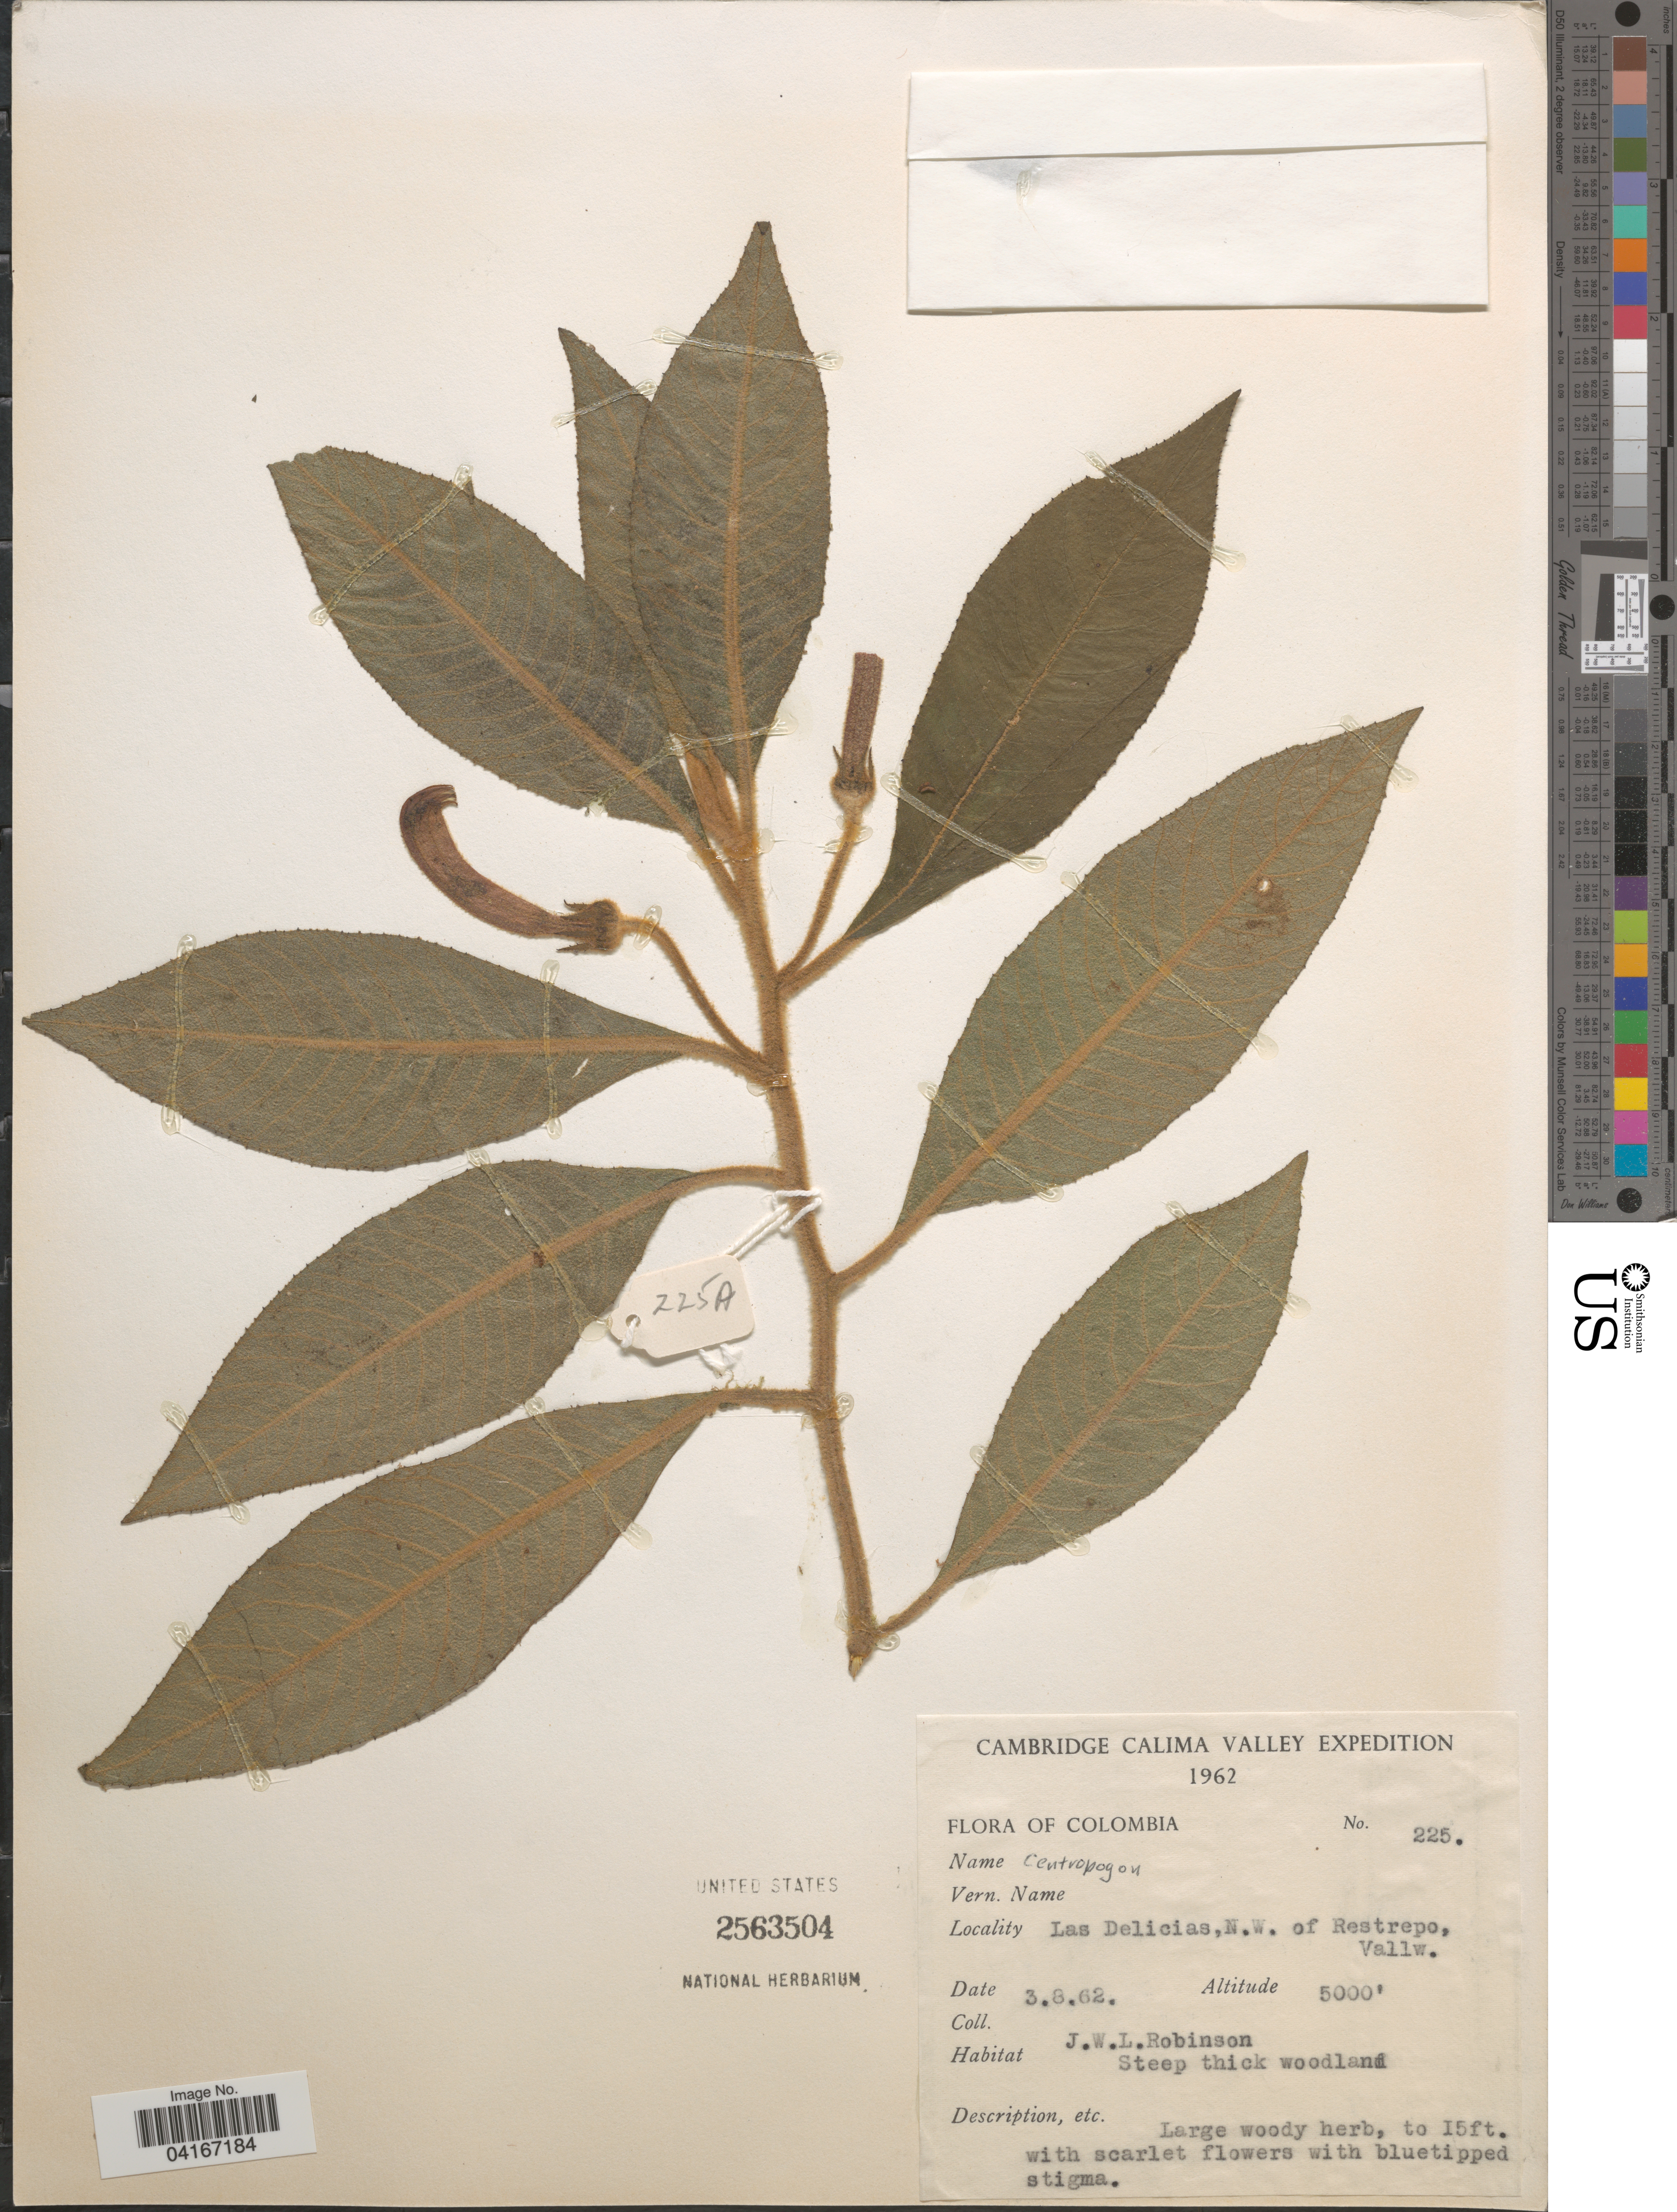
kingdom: Plantae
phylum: Tracheophyta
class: Magnoliopsida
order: Asterales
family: Campanulaceae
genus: Centropogon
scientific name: Centropogon sp.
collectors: J. W. Robinson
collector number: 225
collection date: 1962-08-03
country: Colombia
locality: Cambridge Calima Valley Epedition 1962. Las Delicias, N.W. of Restrepo, Vallw.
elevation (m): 1524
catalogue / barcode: US 2563504